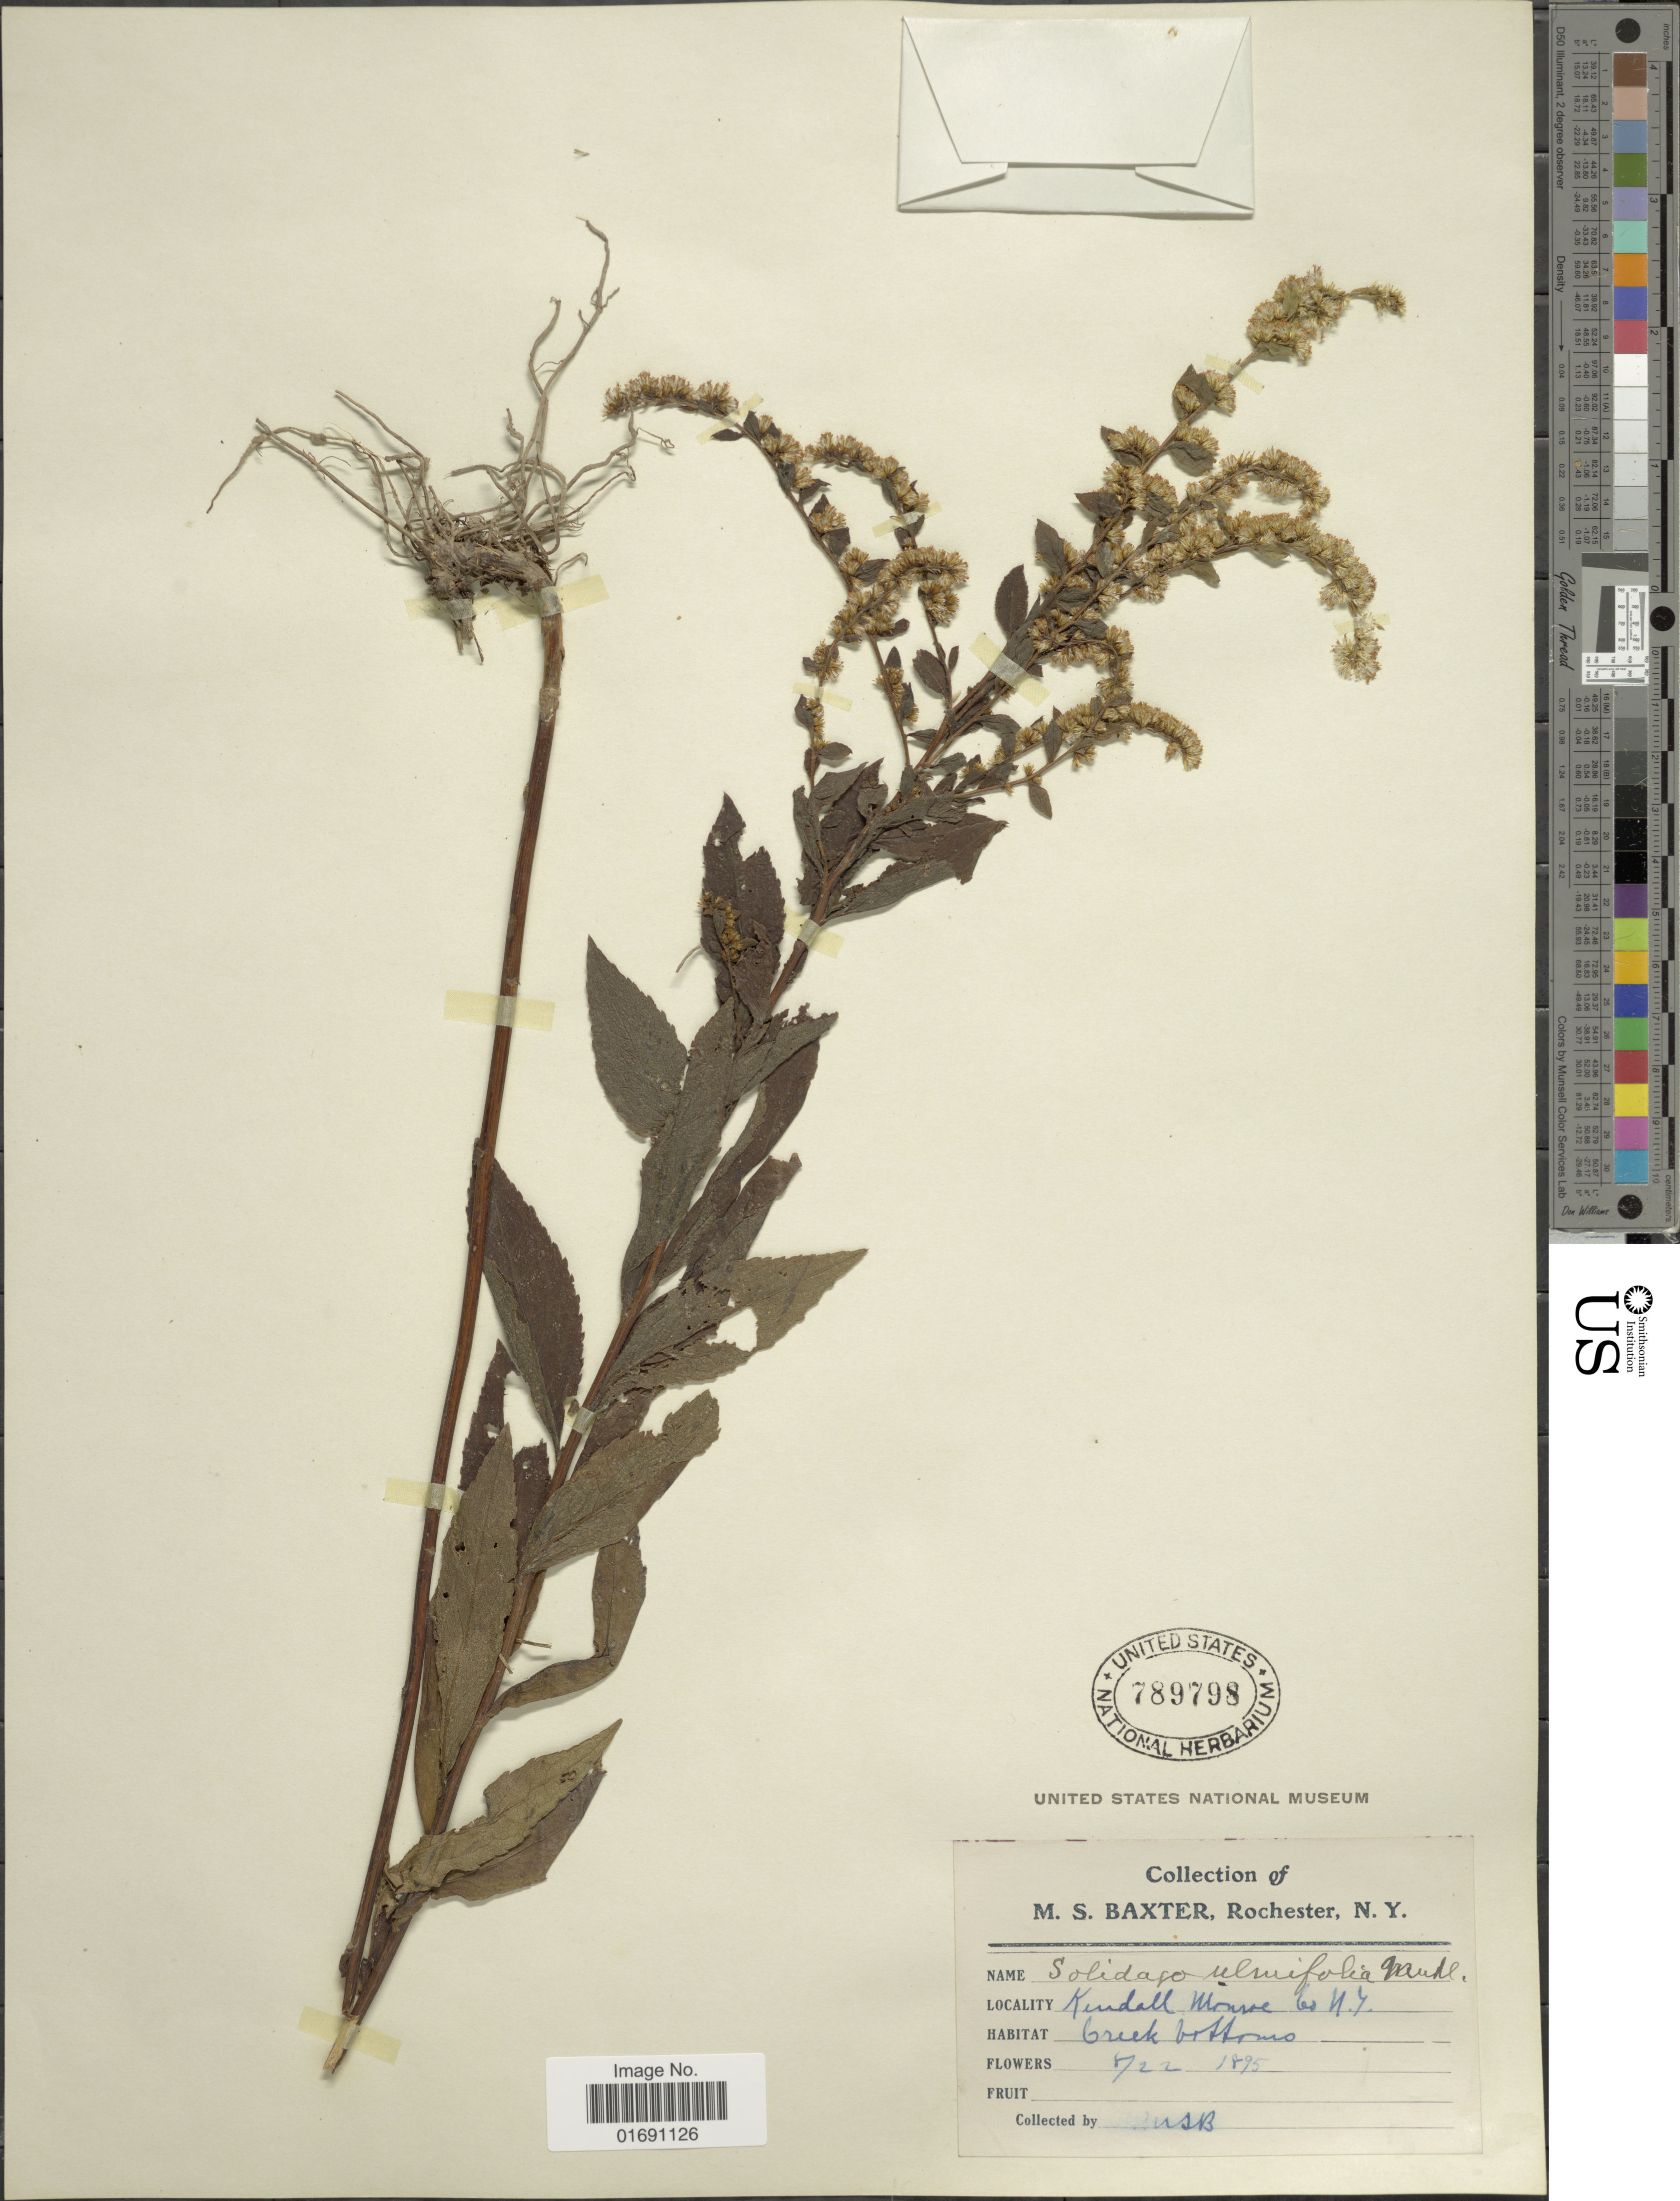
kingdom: Plantae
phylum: Tracheophyta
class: Magnoliopsida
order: Asterales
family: Asteraceae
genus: Solidago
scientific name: Solidago ulmifolia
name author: Muhl. ex Willd.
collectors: M. Baxter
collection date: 1895-08-22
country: United States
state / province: New York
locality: Kendall Monroe Co, Creek bottoms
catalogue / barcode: US 789798